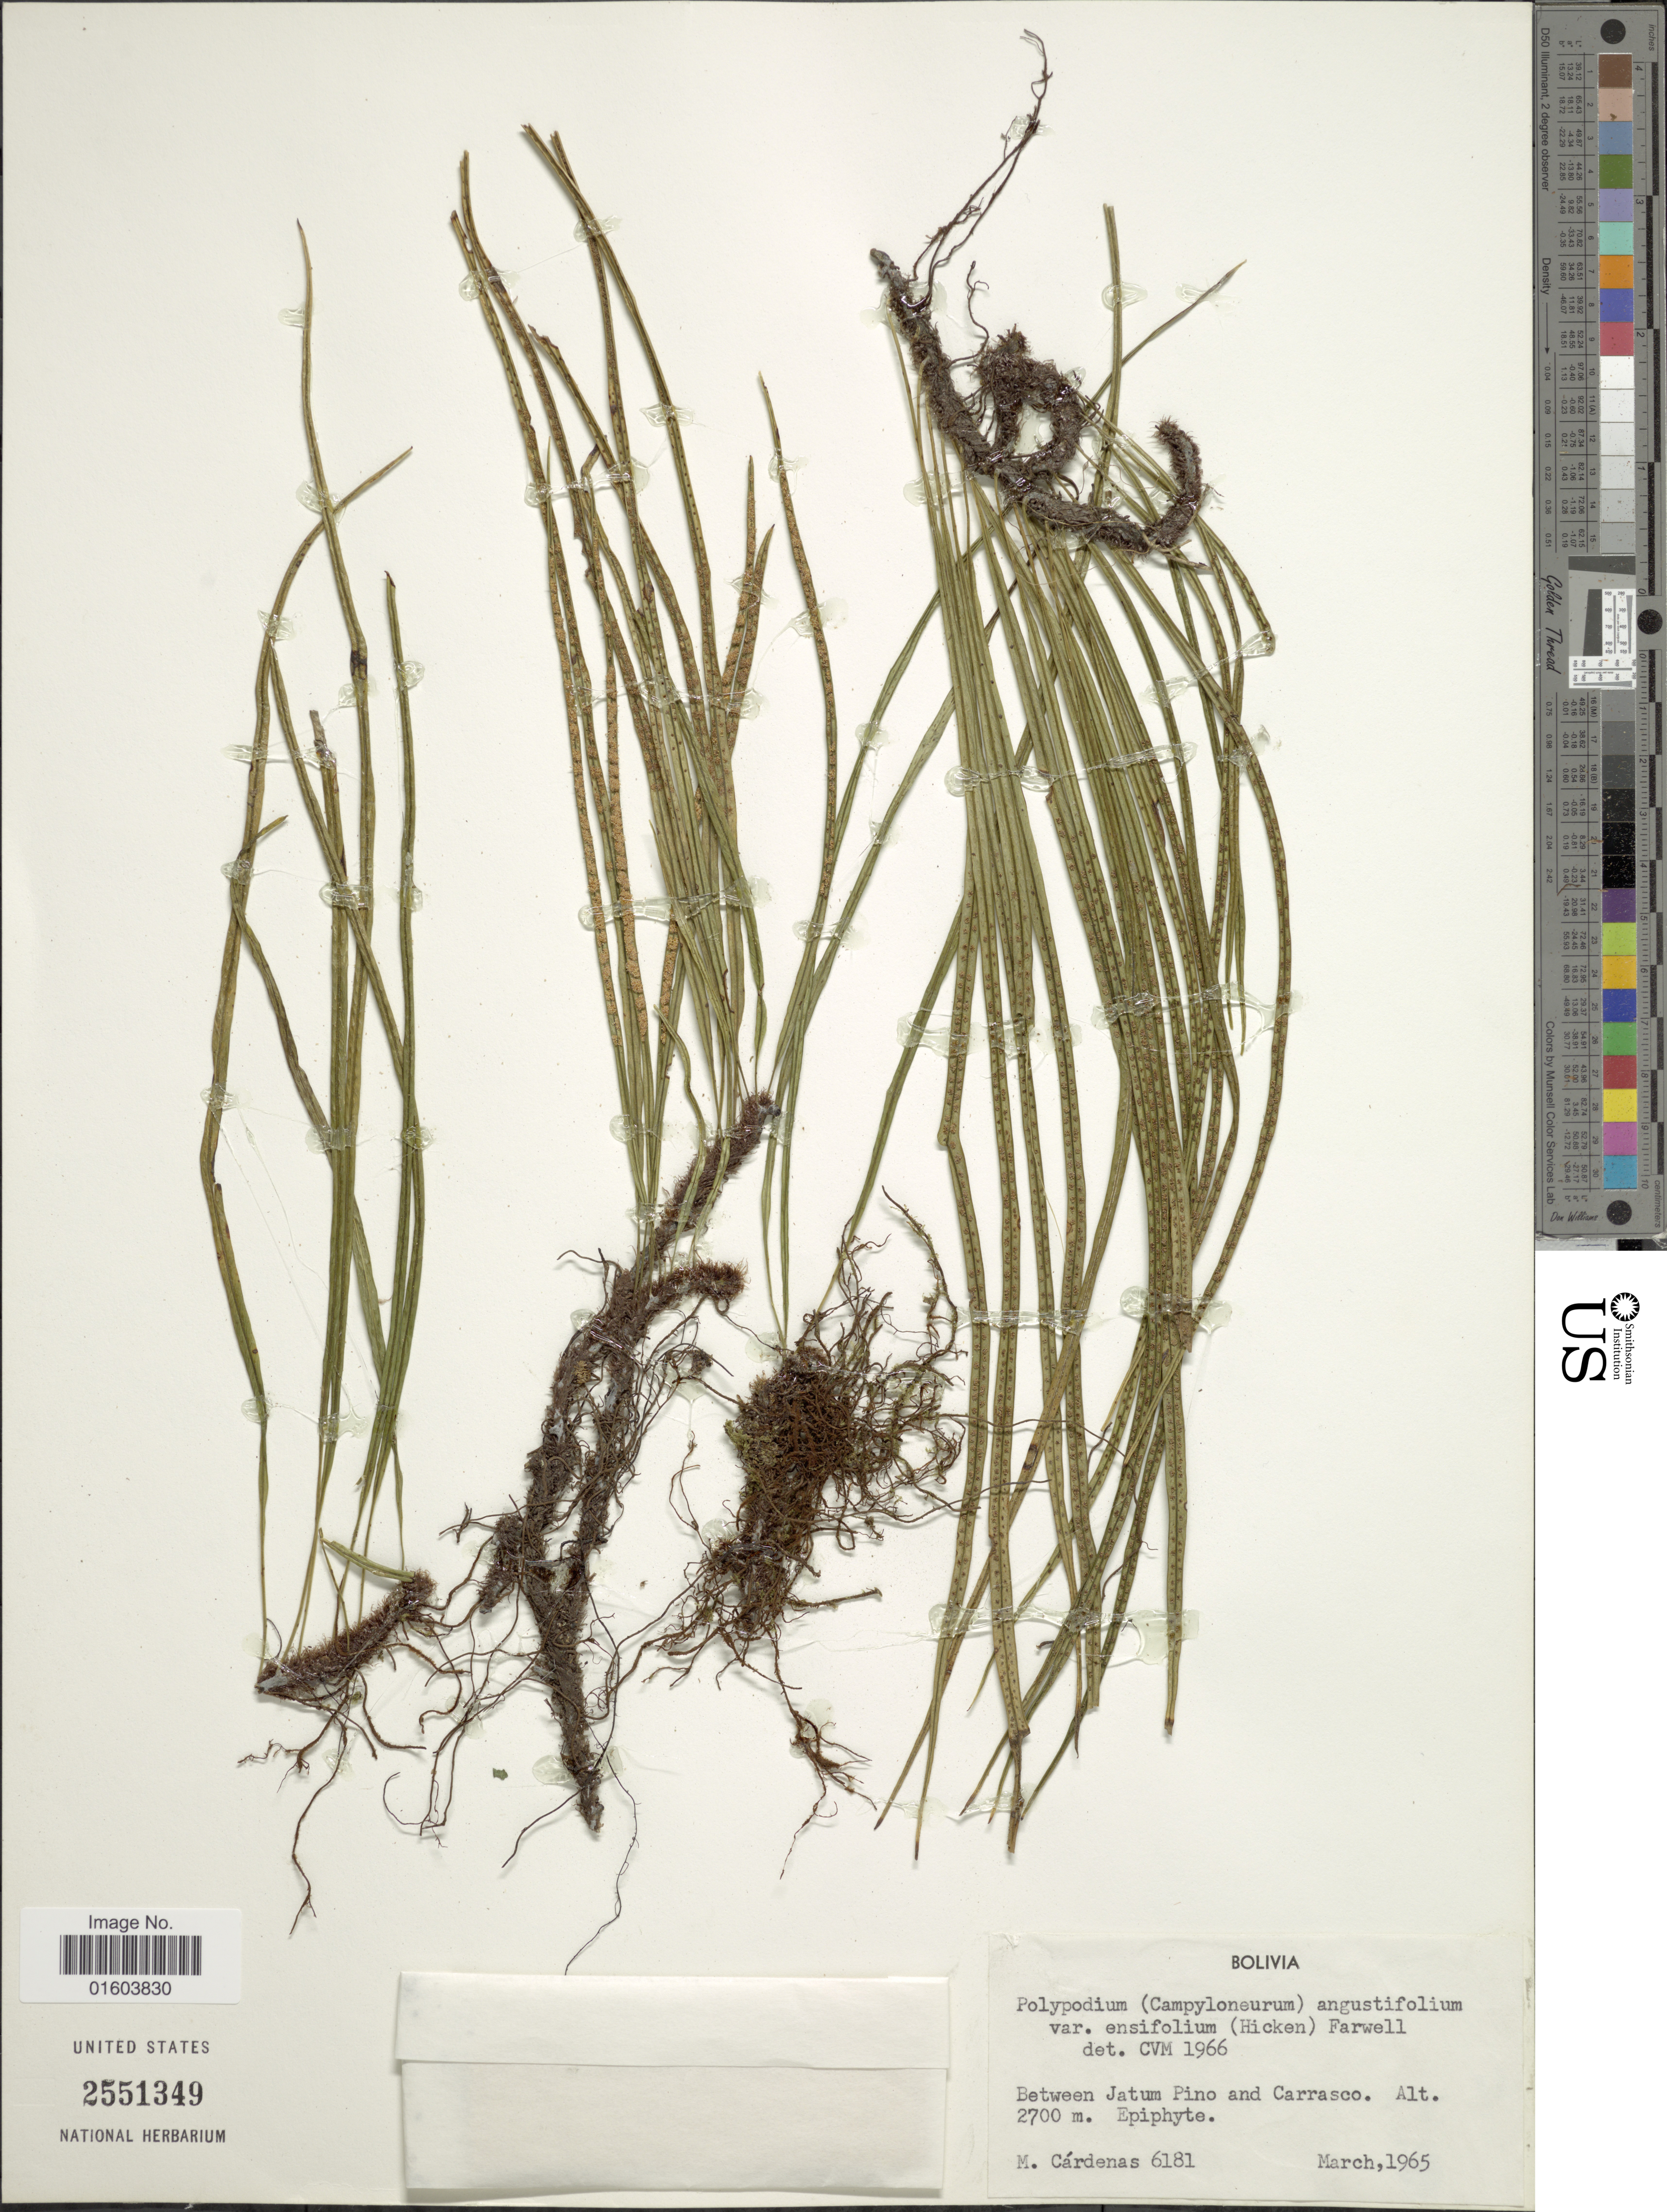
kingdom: Plantae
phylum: Tracheophyta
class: Polypodiopsida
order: Polypodiales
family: Polypodiaceae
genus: Campyloneurum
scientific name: Campyloneurum aglaolepis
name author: (Alston) Sota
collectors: M. Cárdenas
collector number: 6181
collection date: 1965-03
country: Bolivia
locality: Bolivia, Between Jatum Pino and Carrasco.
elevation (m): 2700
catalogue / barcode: US 2551349